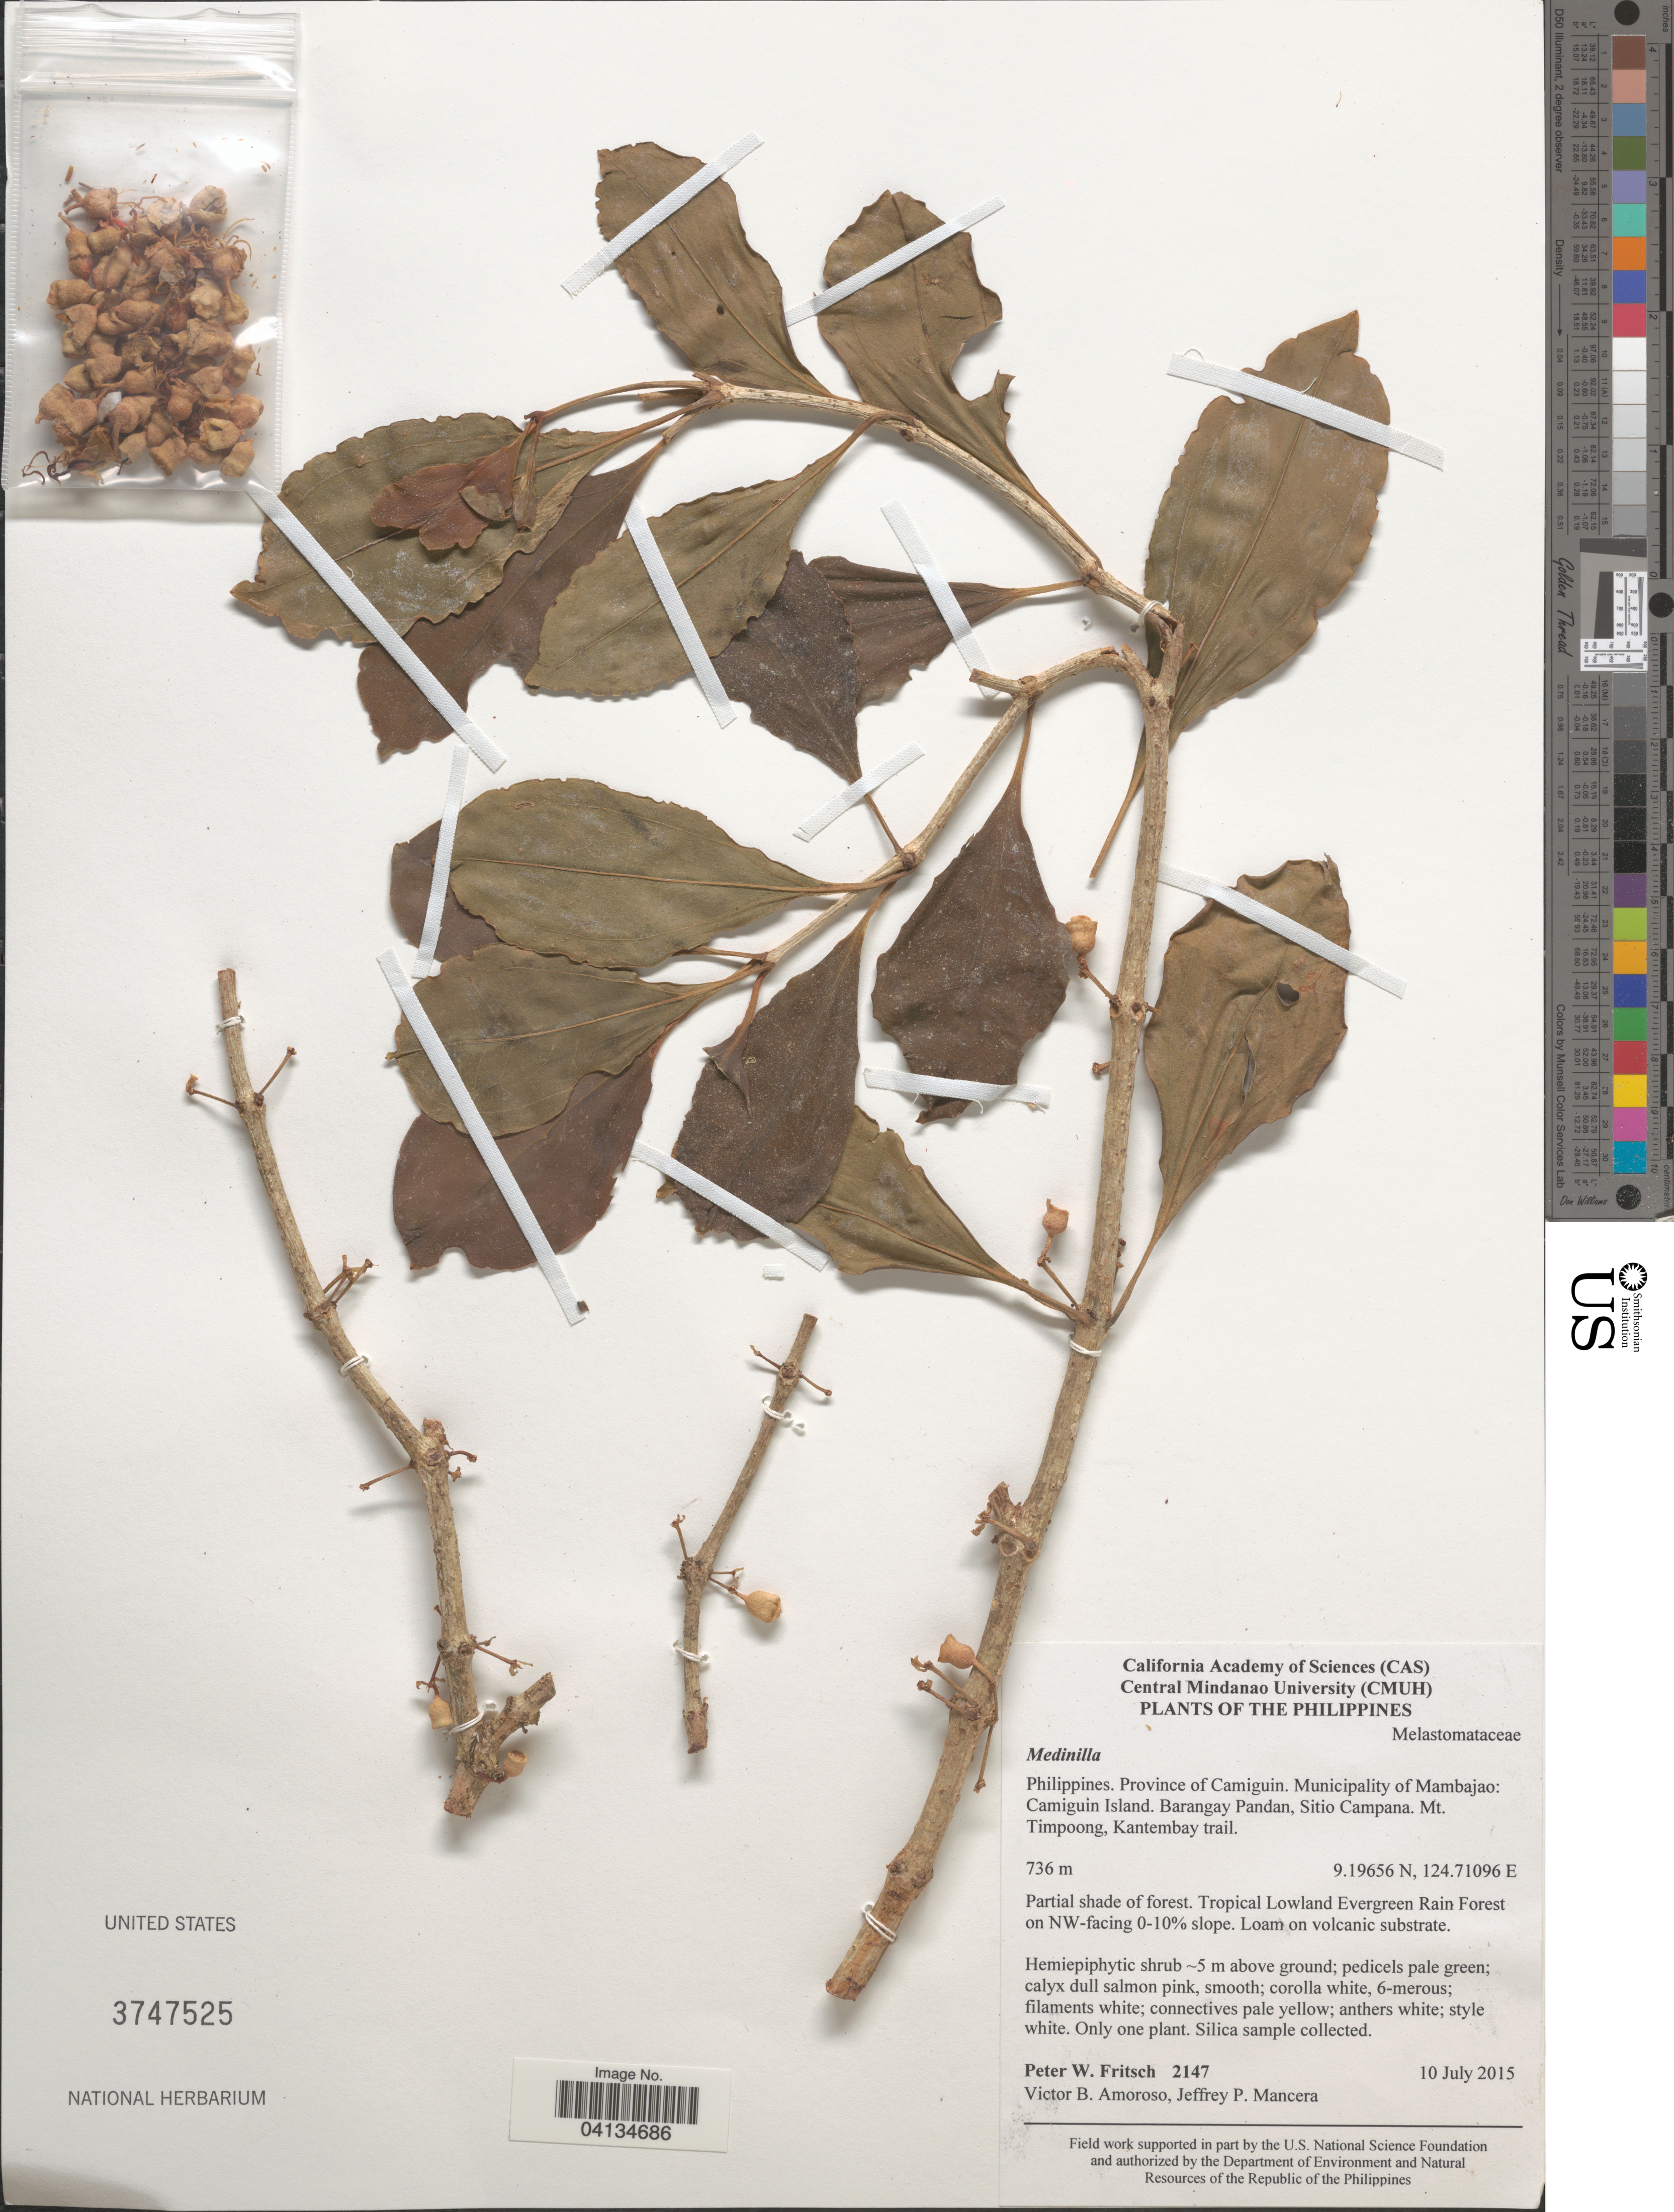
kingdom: Plantae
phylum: Tracheophyta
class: Magnoliopsida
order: Myrtales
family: Melastomataceae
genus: Medinilla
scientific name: Medinilla sp.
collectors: P. W. Fritsch, V. Amoroso & J. Mancera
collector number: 2147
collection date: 2015-07-10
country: Philippines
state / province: Northern Mindanao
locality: Province of Camiguin. Municipality of Mambajao: Camiguin Island. Barangay Pandan, Sitio Campana. Mt. Timpoong, Kantembay trail. Tropical Lowland Evergreen Rain Forest on NW-facing 0-10% slope.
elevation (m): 736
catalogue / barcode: US 3747525